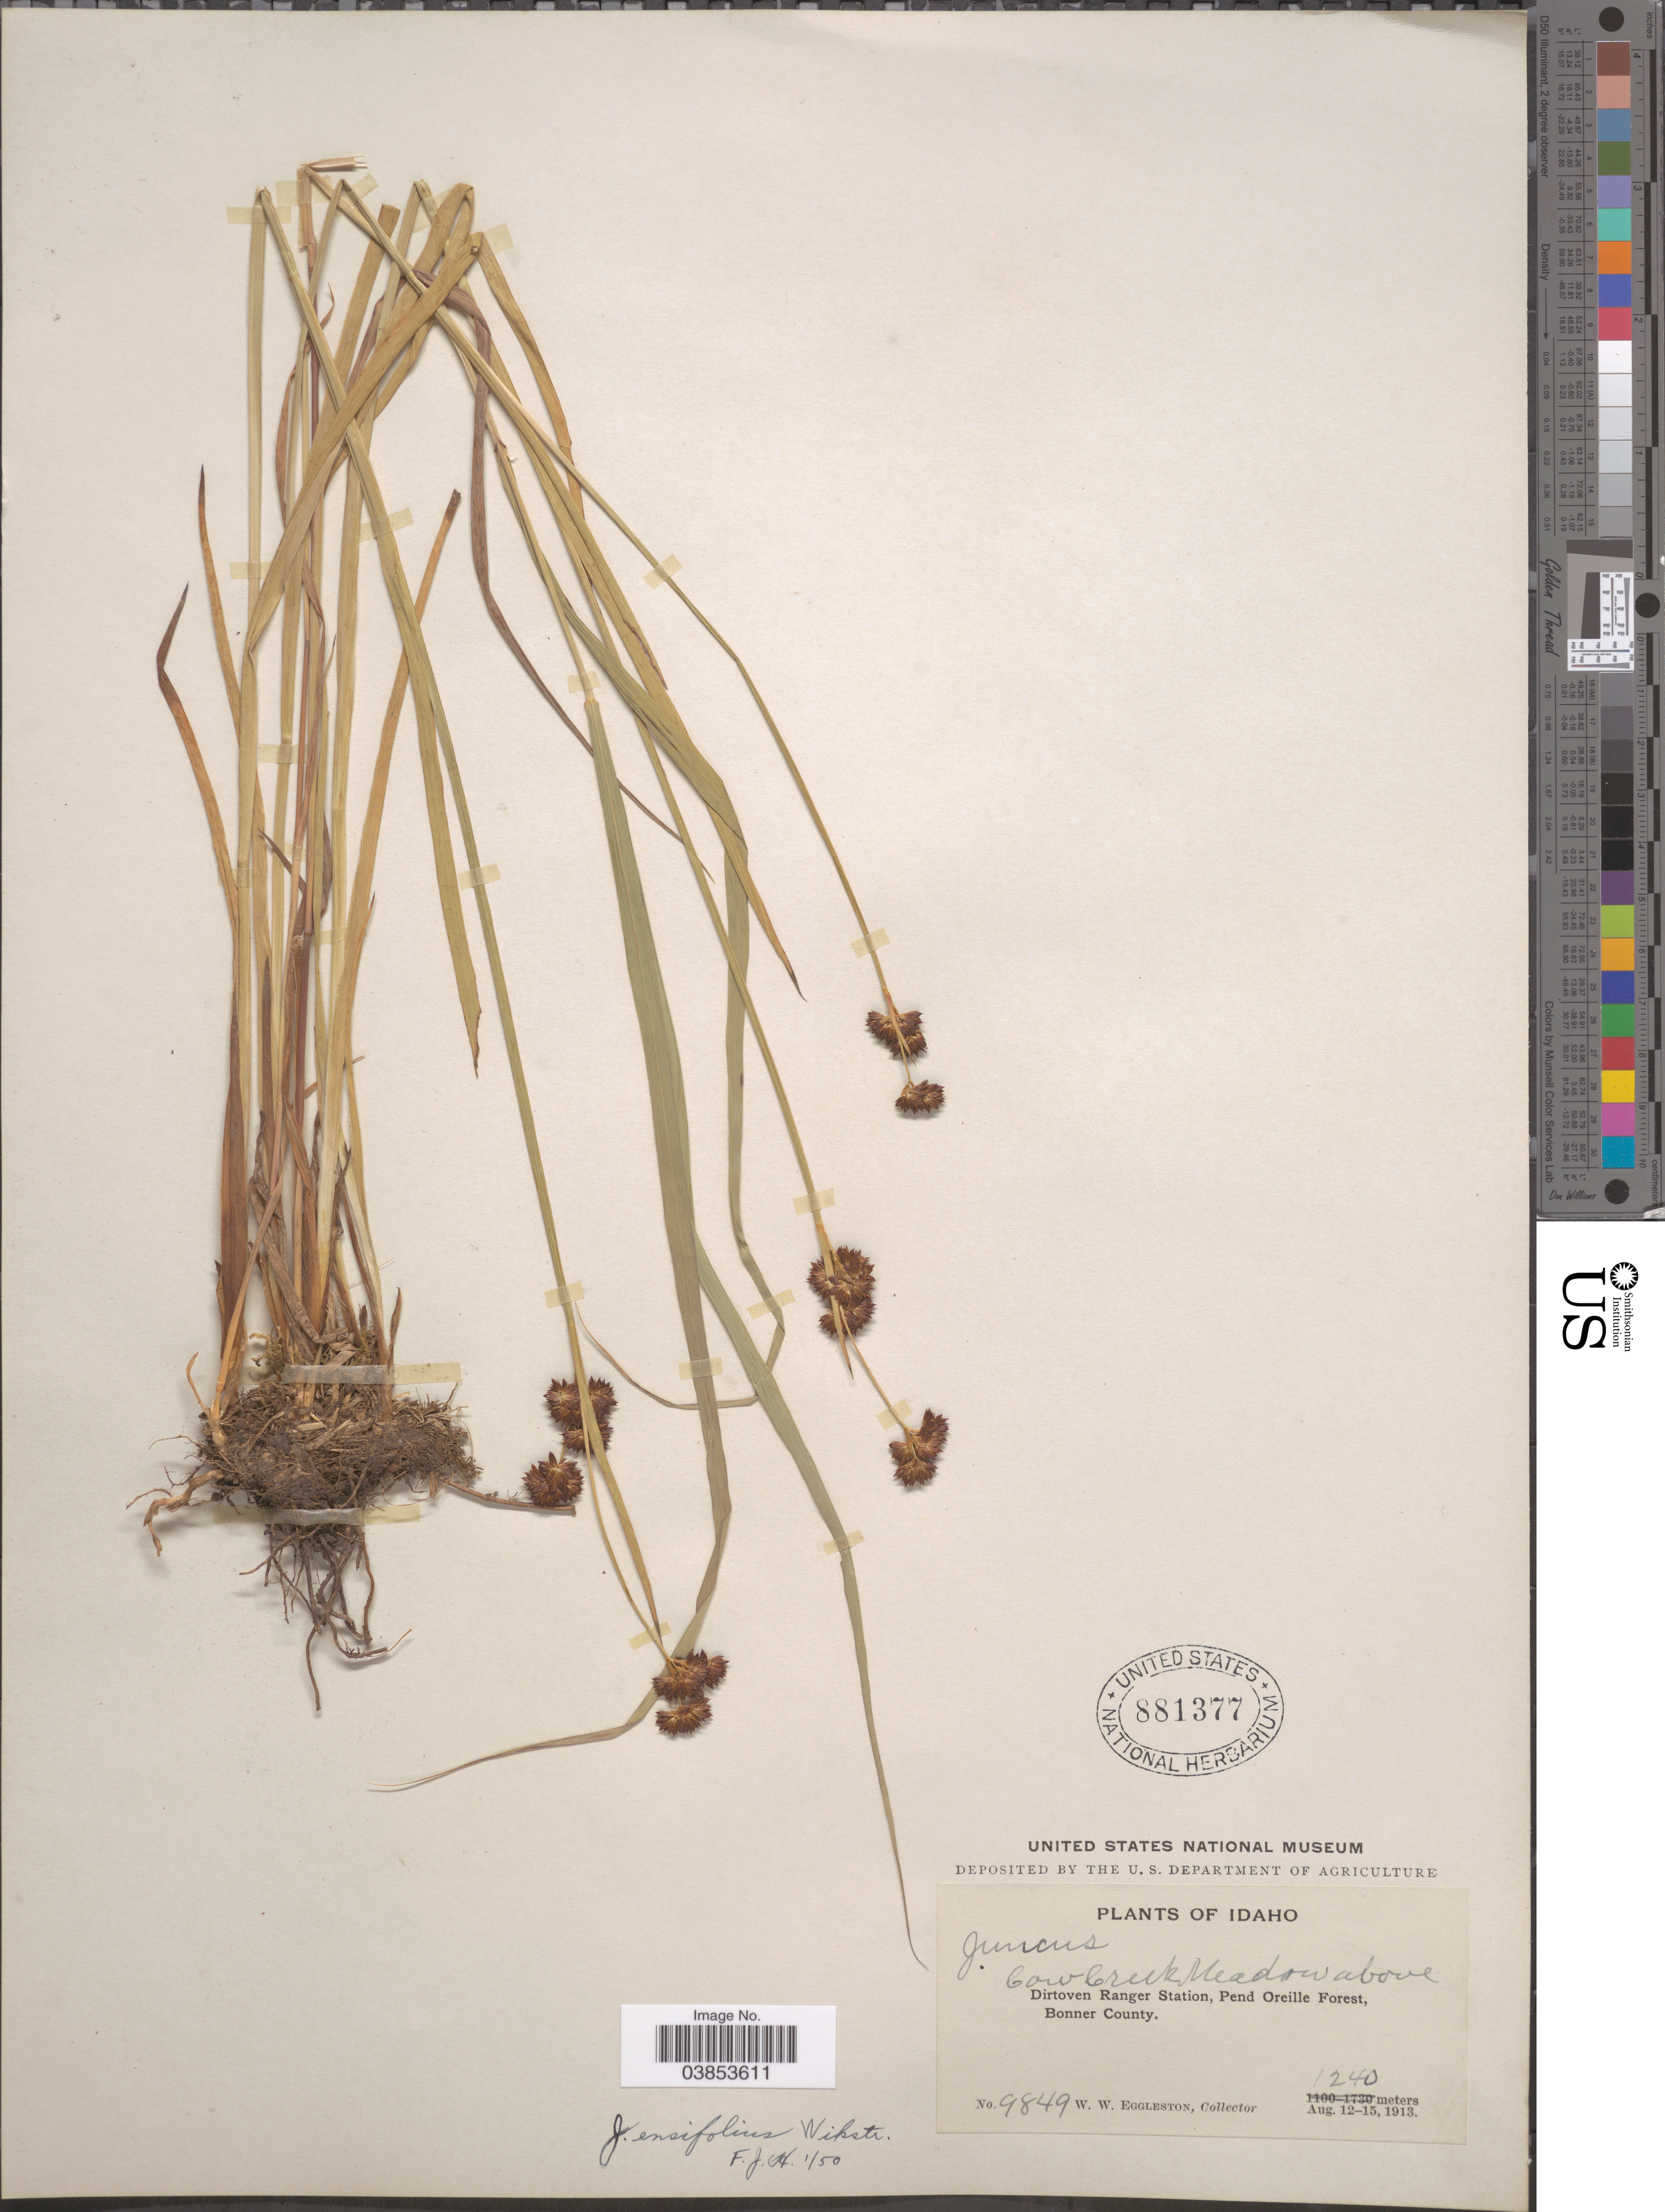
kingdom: Plantae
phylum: Tracheophyta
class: Liliopsida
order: Poales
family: Juncaceae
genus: Juncus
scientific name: Juncus ensifolius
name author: Wikstr.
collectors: W. W. Eggleston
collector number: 9849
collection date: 1913-08-12/1913-08-15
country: United States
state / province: Idaho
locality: Cow Creek Meadow above Dirtoven Ranger Station, Pend Oreille Forest, Bonner County.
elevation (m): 1240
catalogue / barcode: US 881377